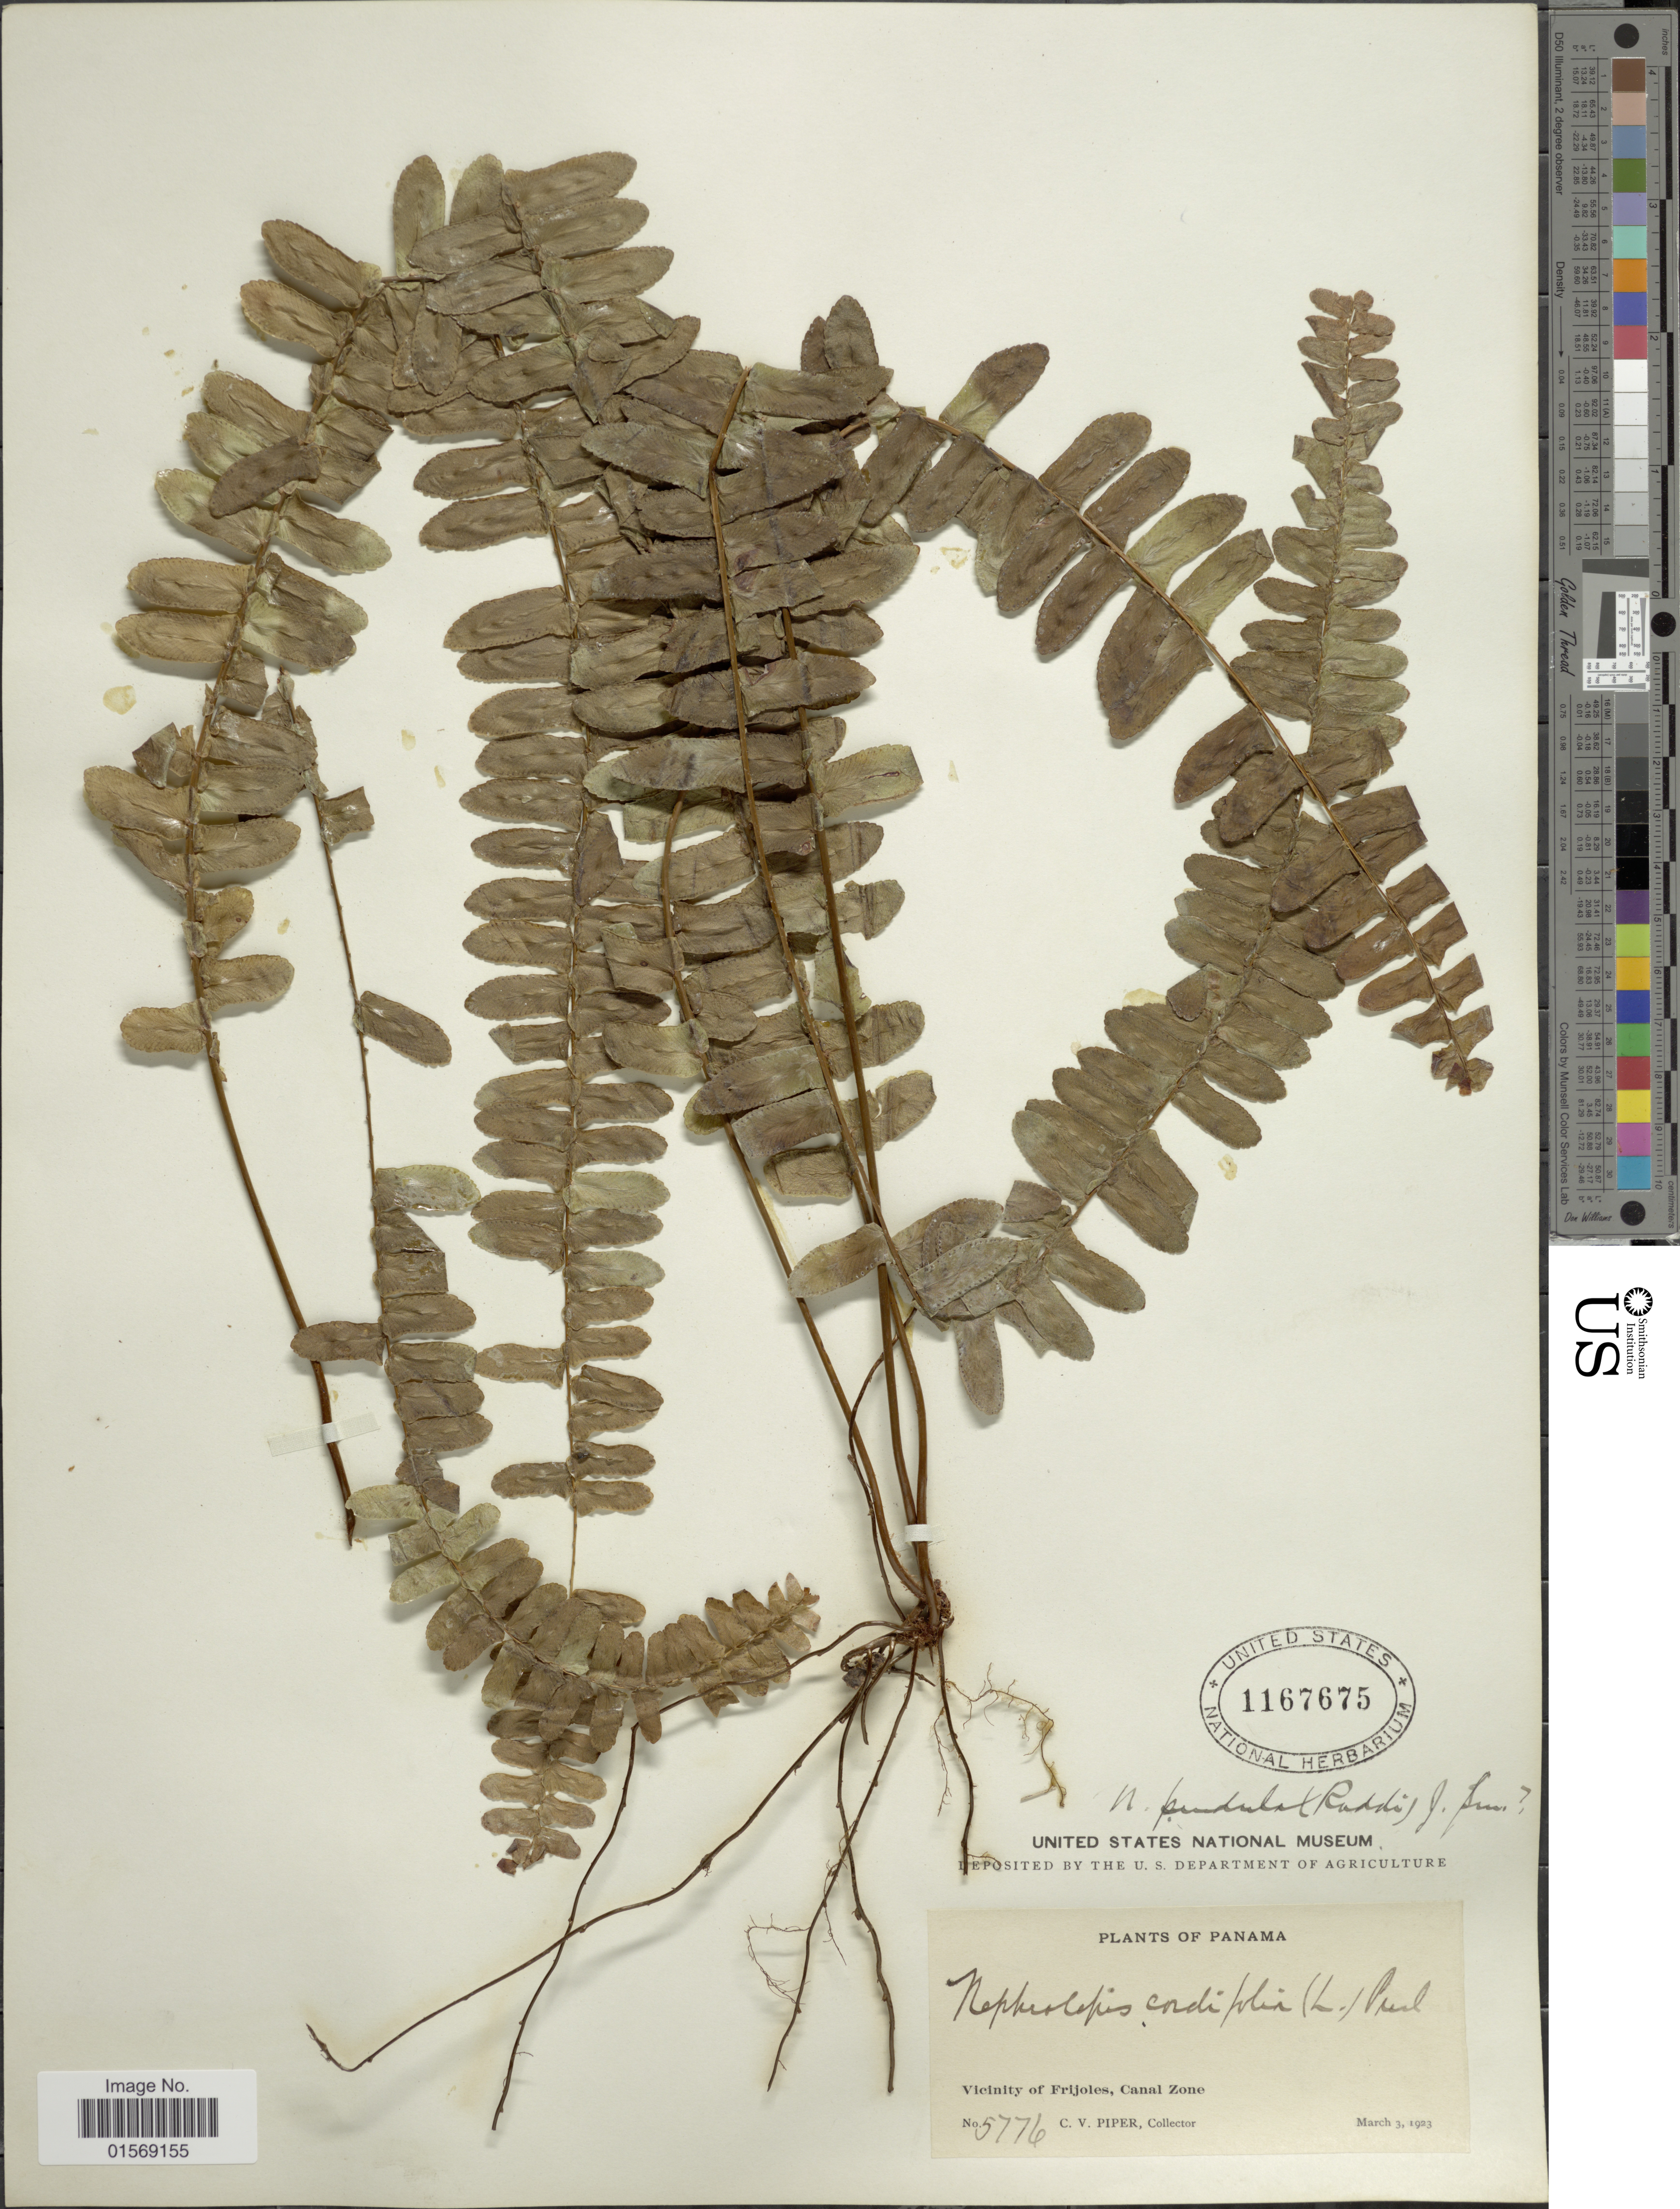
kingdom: Plantae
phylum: Tracheophyta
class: Polypodiopsida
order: Polypodiales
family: Nephrolepidaceae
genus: Nephrolepis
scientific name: Nephrolepis pendula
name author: (Raddi) J. Sm.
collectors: C. V. Piper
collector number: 5776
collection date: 1923-03-03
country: Panama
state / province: Colón / Panamá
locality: Panama, Vicinity of Frijoles, Canal Zone.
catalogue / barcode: US 1167675